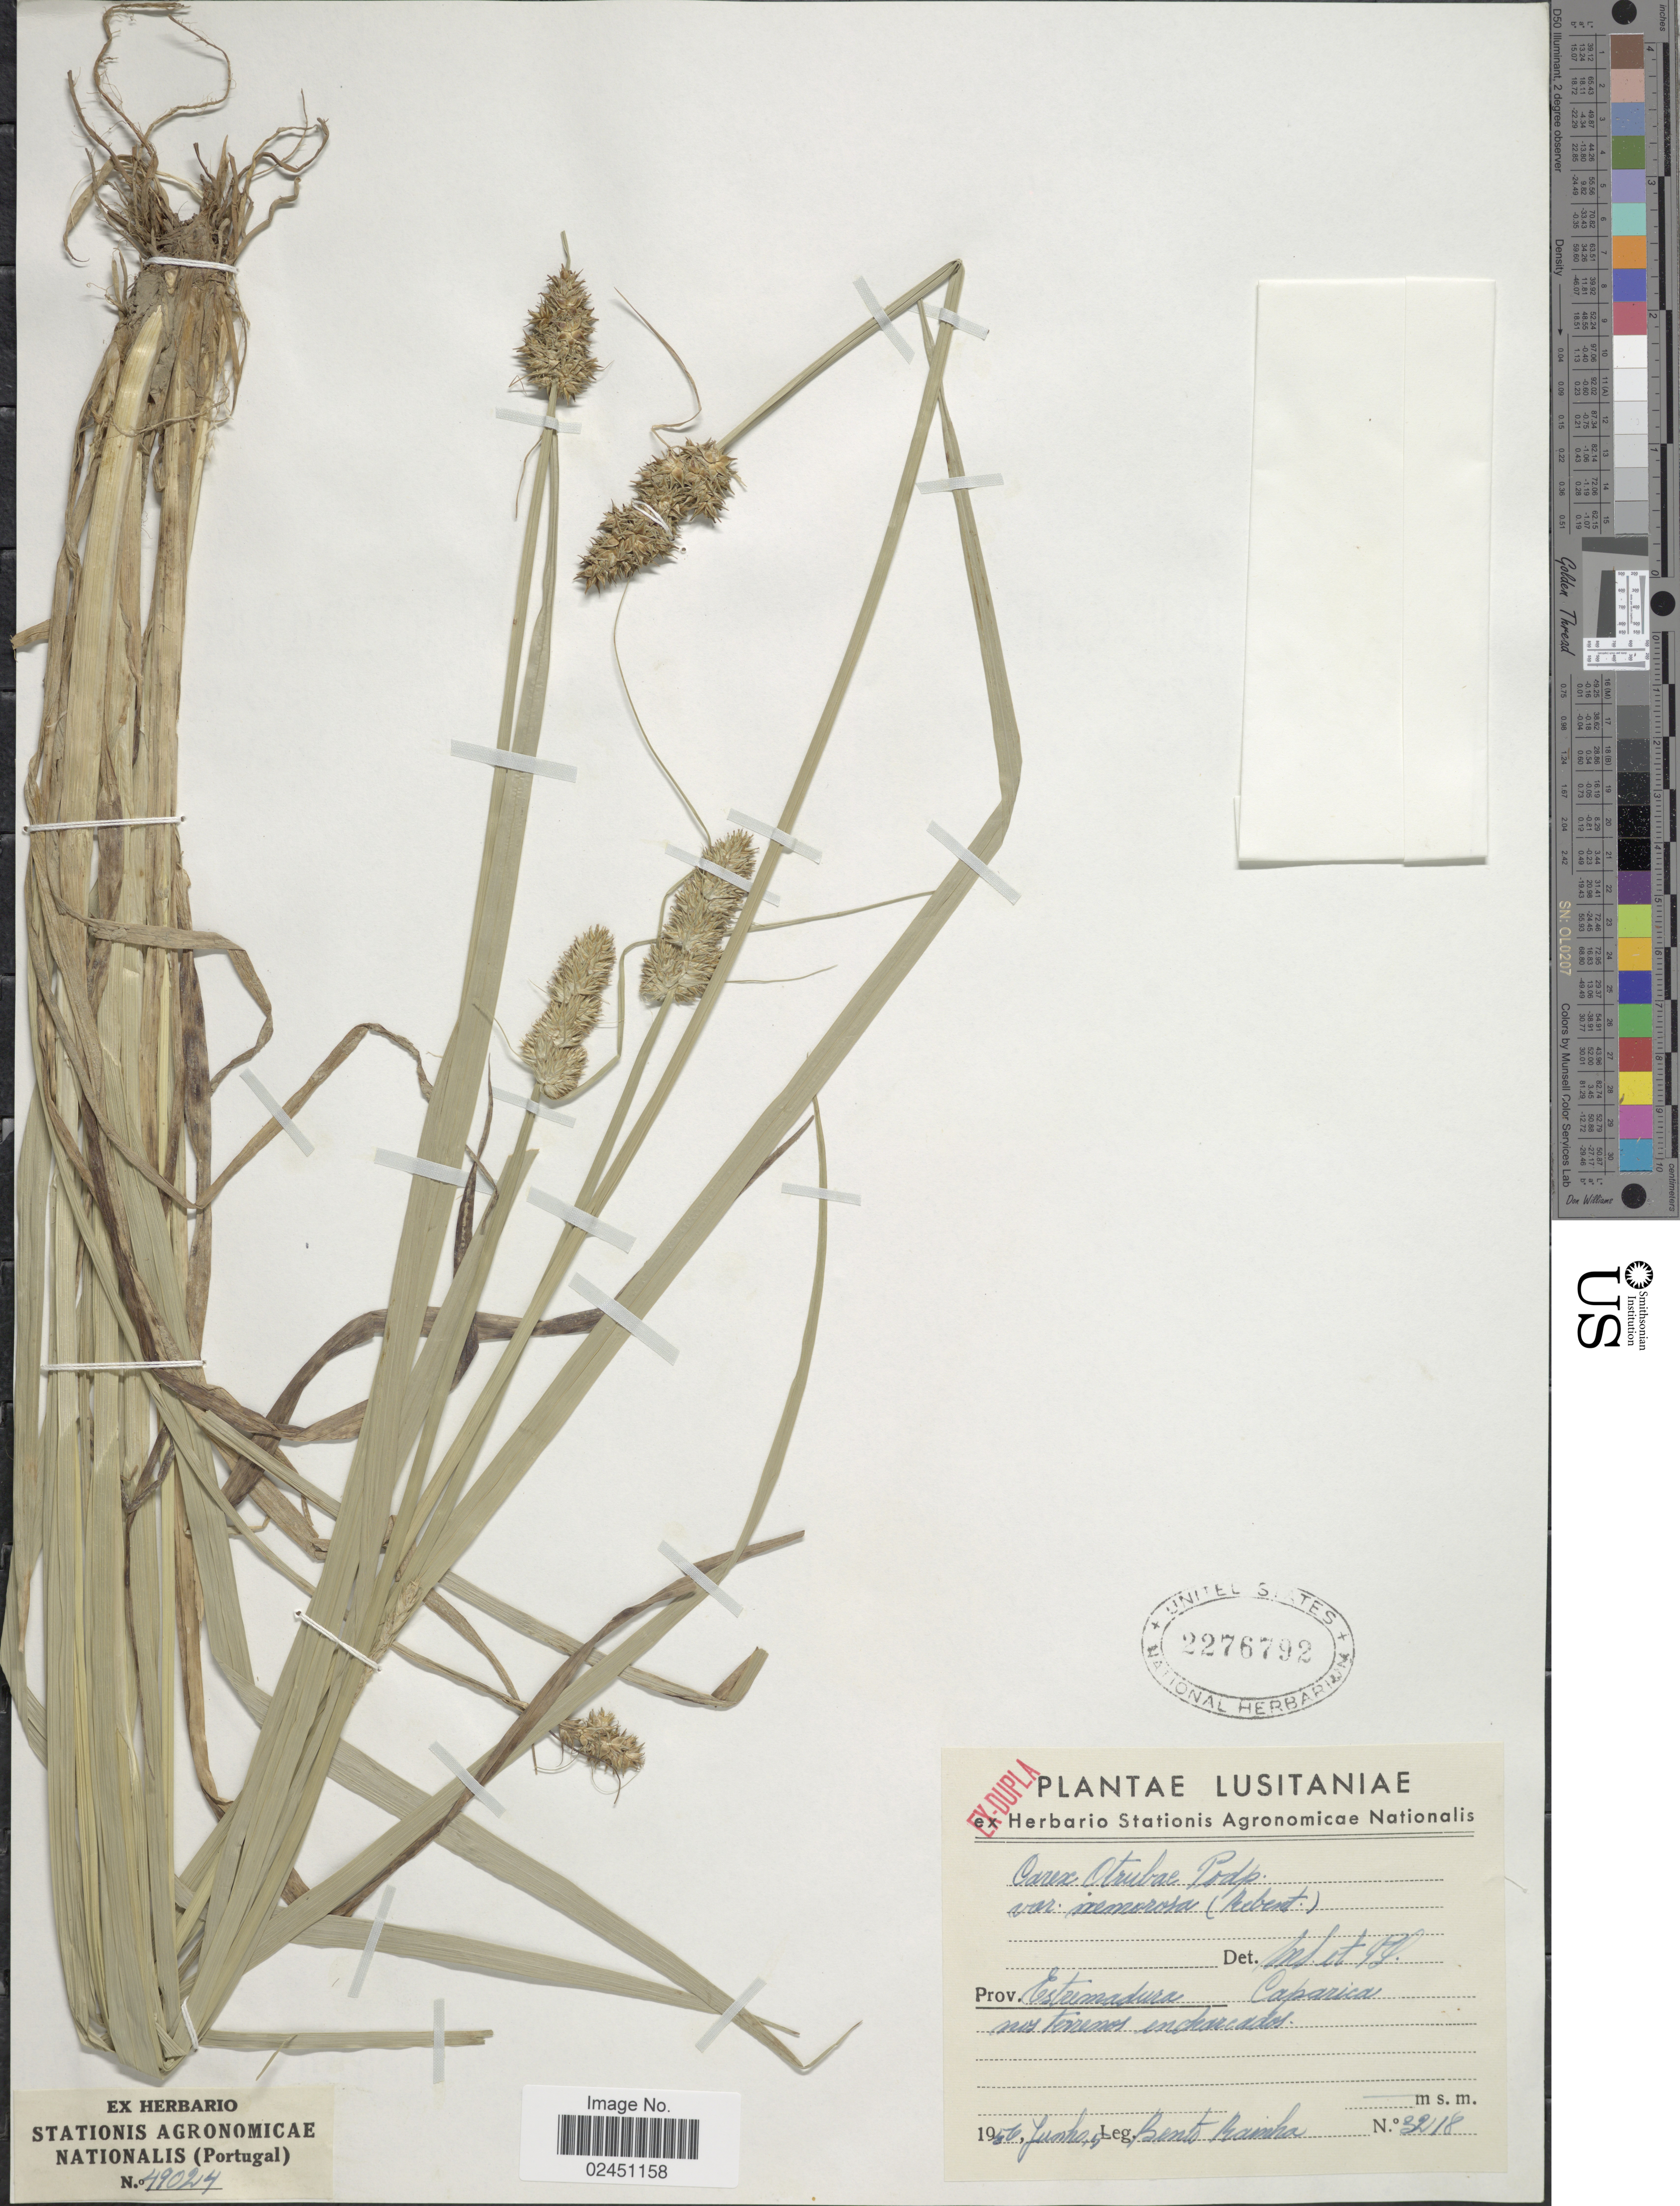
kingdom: Plantae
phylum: Tracheophyta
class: Liliopsida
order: Poales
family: Cyperaceae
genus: Carex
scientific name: Carex otrubae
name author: Podp.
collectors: B. Rainha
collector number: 3218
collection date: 1956-06-15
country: Portugal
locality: Lusitaniae. Prov. Estremadura Caparica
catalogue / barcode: US 2276792